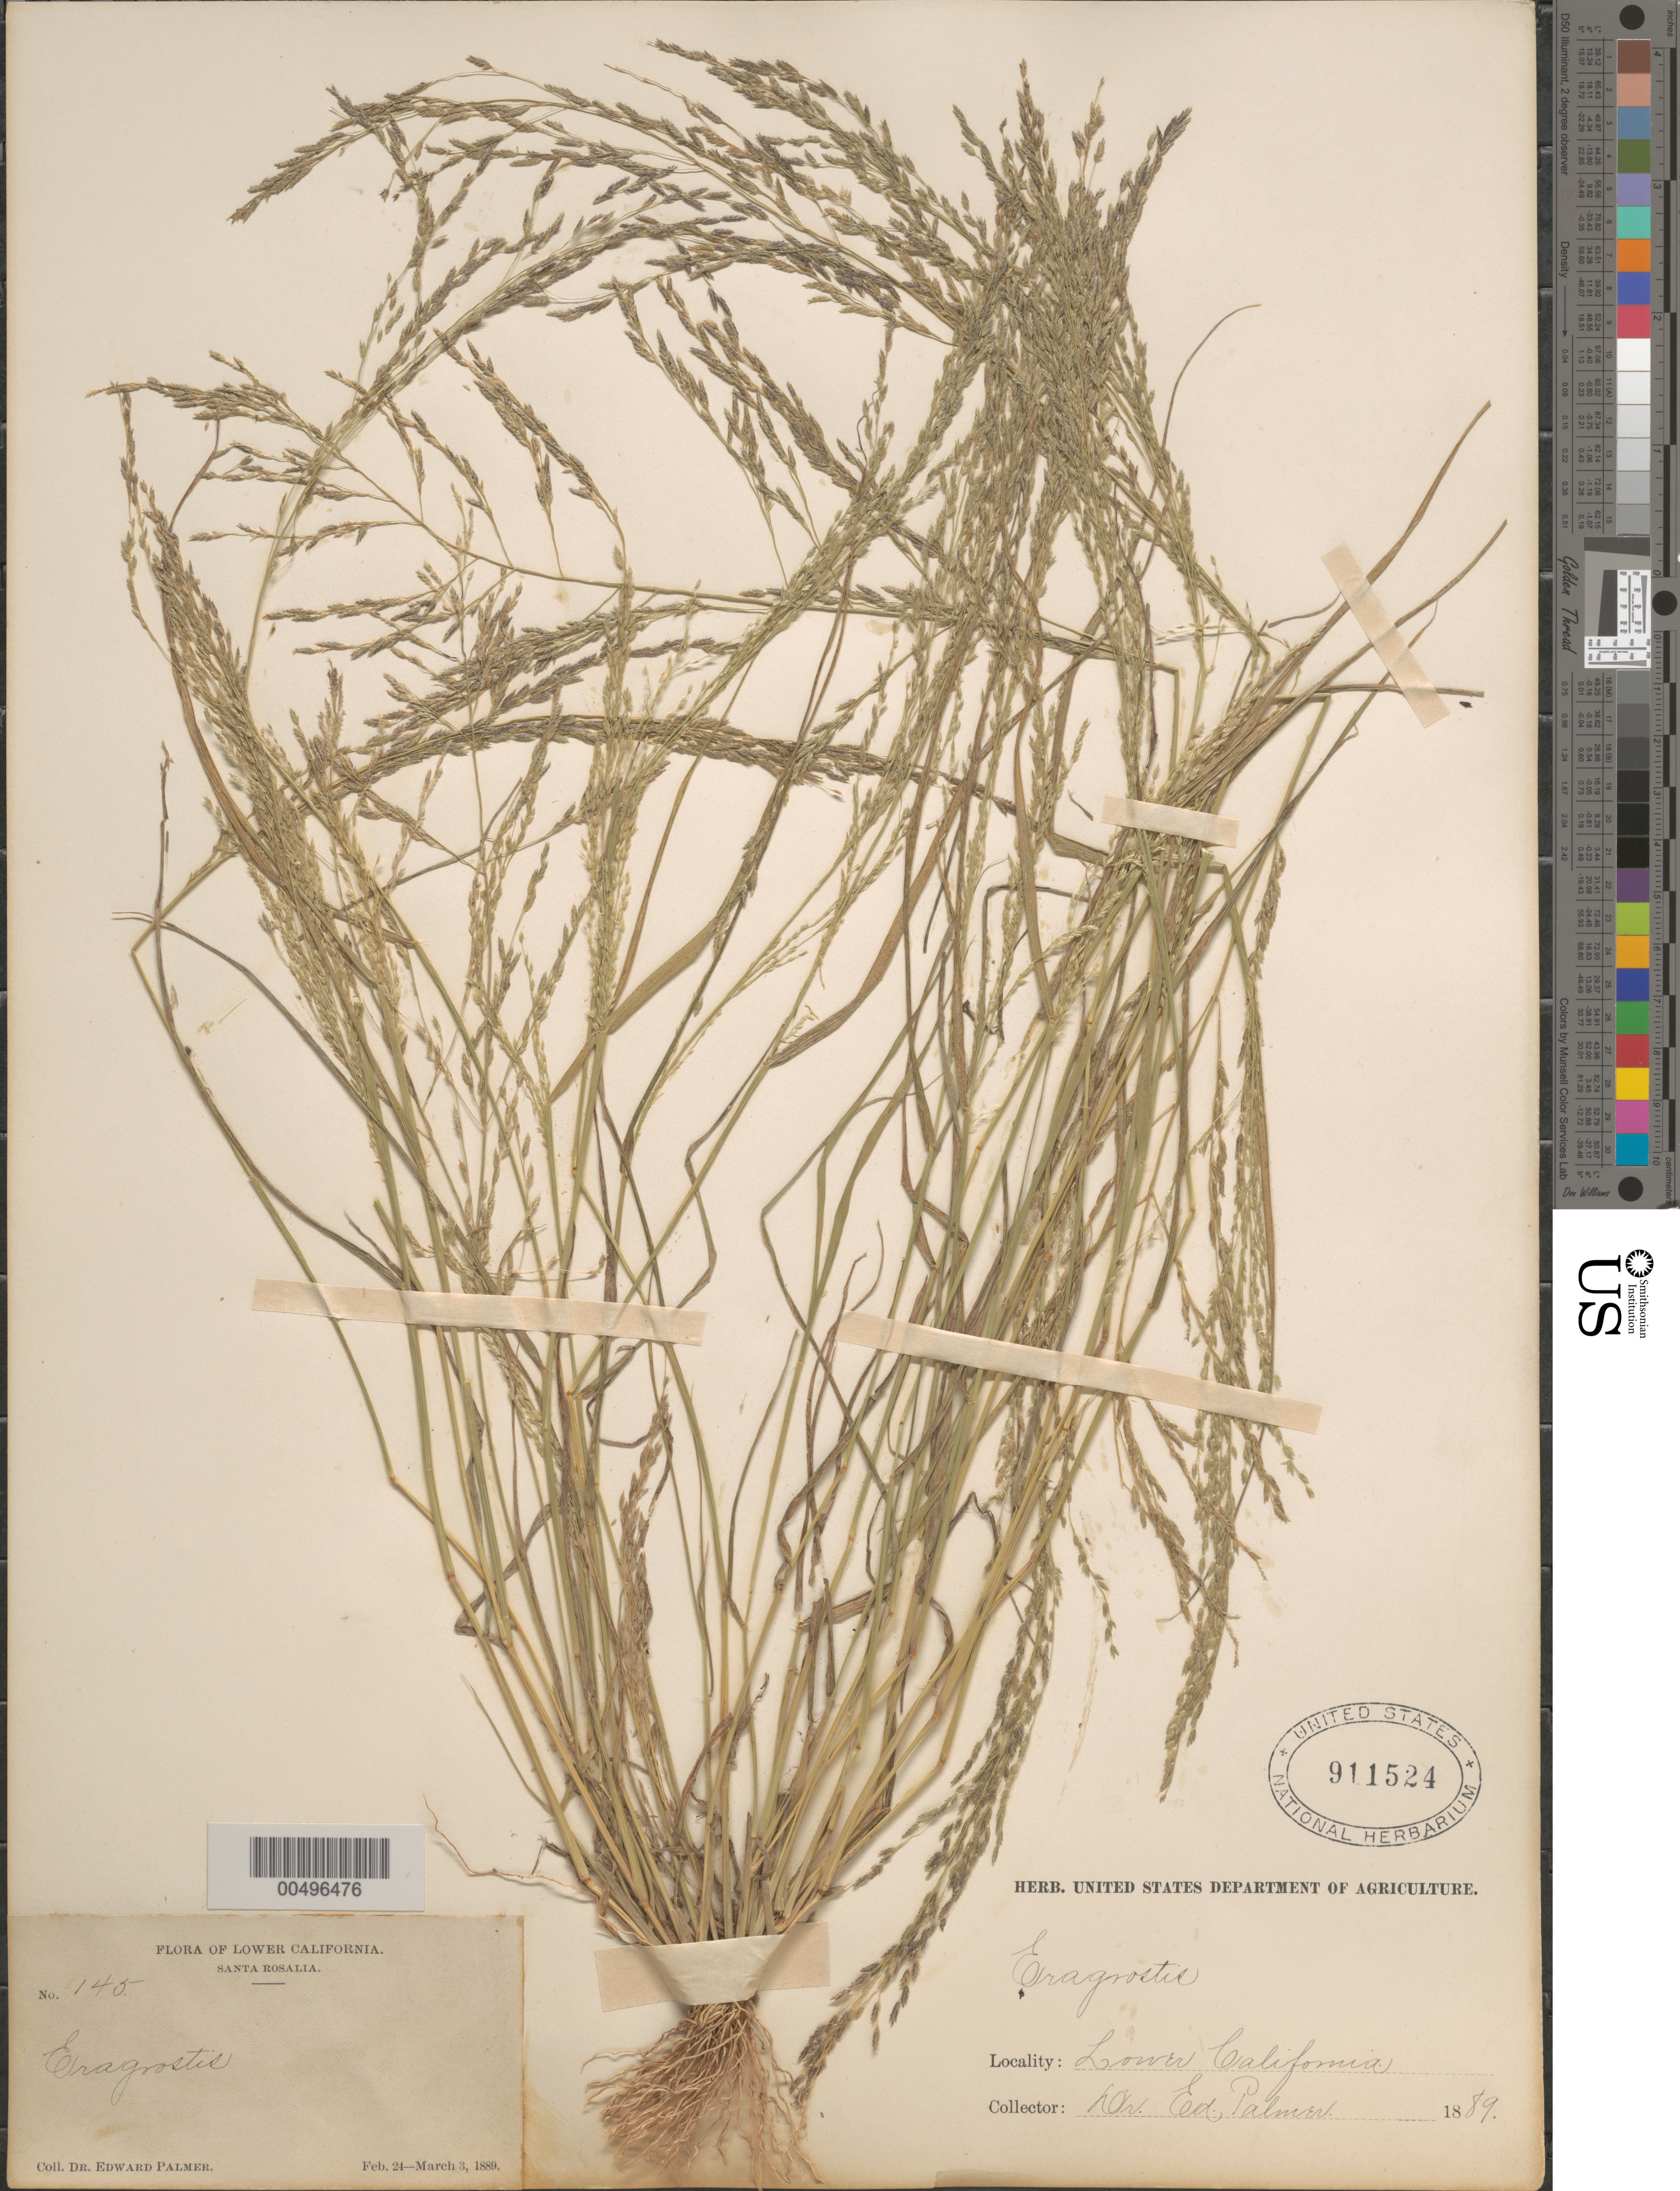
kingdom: Plantae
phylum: Tracheophyta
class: Liliopsida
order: Poales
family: Poaceae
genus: Eragrostis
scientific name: Eragrostis pectinacea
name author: (Michx.) Nees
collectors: E. Palmer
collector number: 145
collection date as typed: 24 Feb 1889 to 3 Mar 1889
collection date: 1889-02-24/1889-03-03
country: Mexico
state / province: Baja California Sur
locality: Santa Rosalia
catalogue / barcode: US 911524